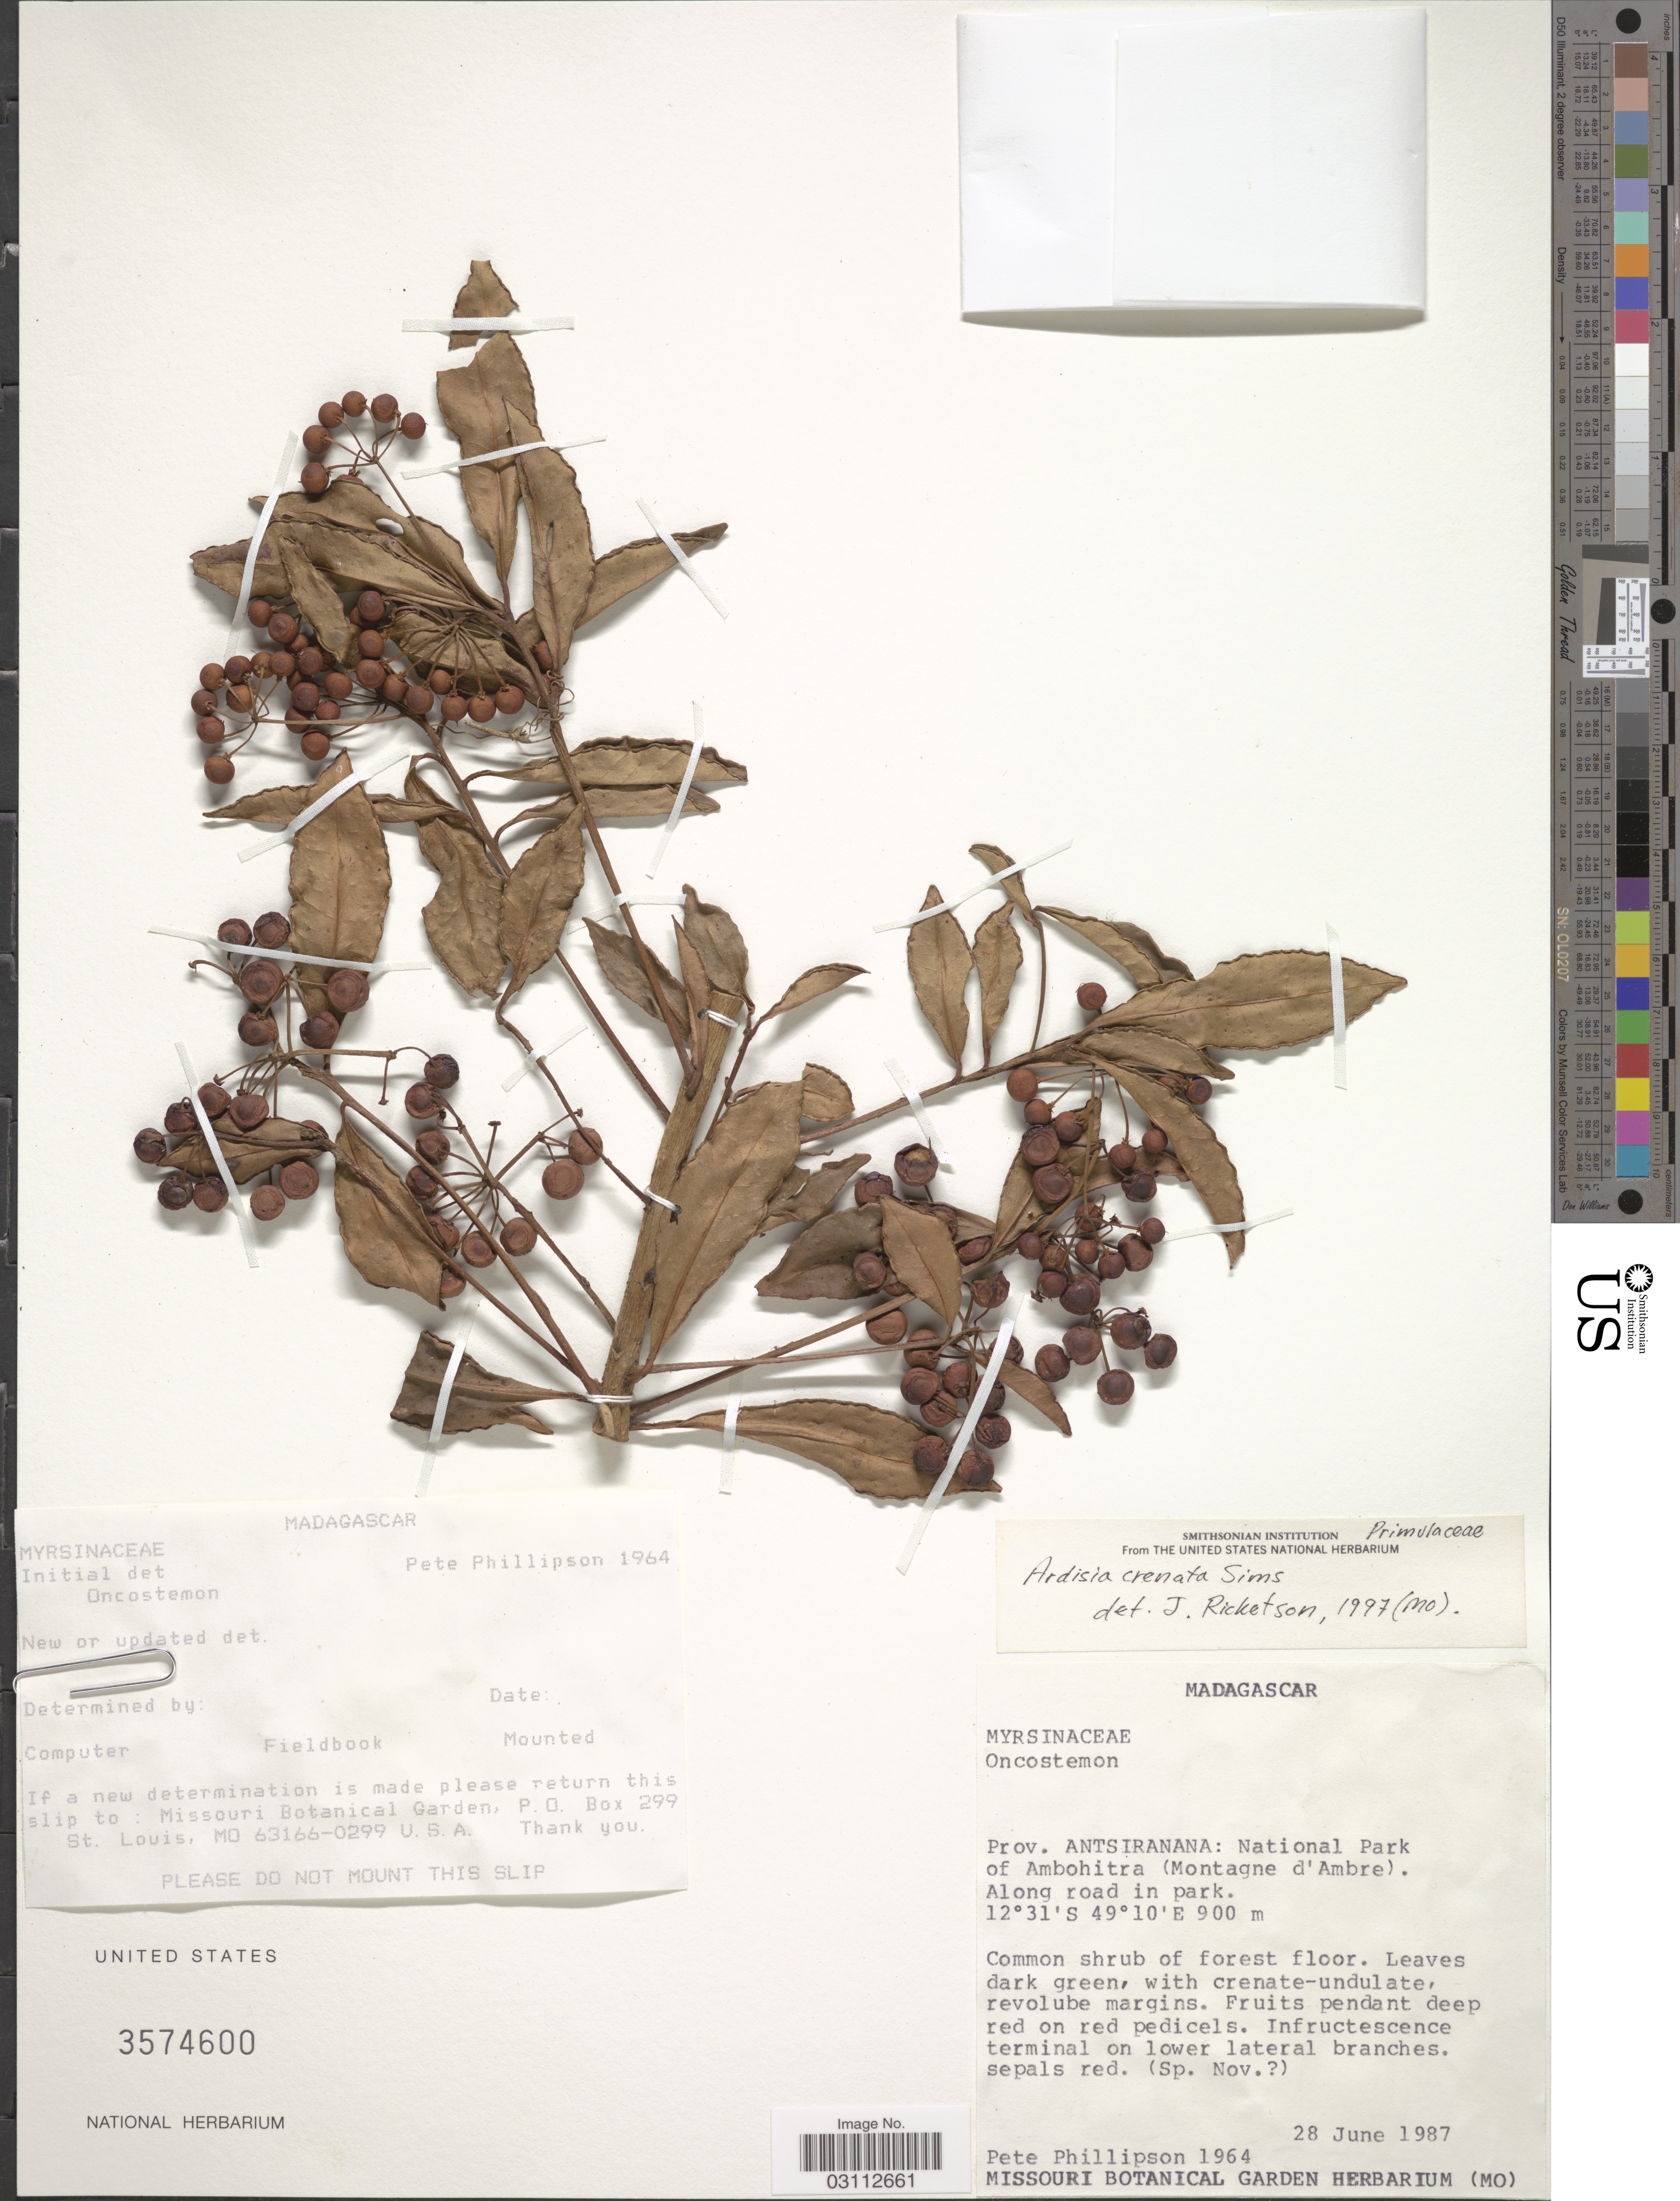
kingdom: Plantae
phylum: Tracheophyta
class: Magnoliopsida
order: Ericales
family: Primulaceae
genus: Ardisia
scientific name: Ardisia crenata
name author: Sims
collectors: P. B. Phillipson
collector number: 1964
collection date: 1987-06-28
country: Madagascar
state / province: Diana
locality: National Park of Ambohitra (Montagne d'Ambre). Along road in park.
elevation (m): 900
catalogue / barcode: US 3574600